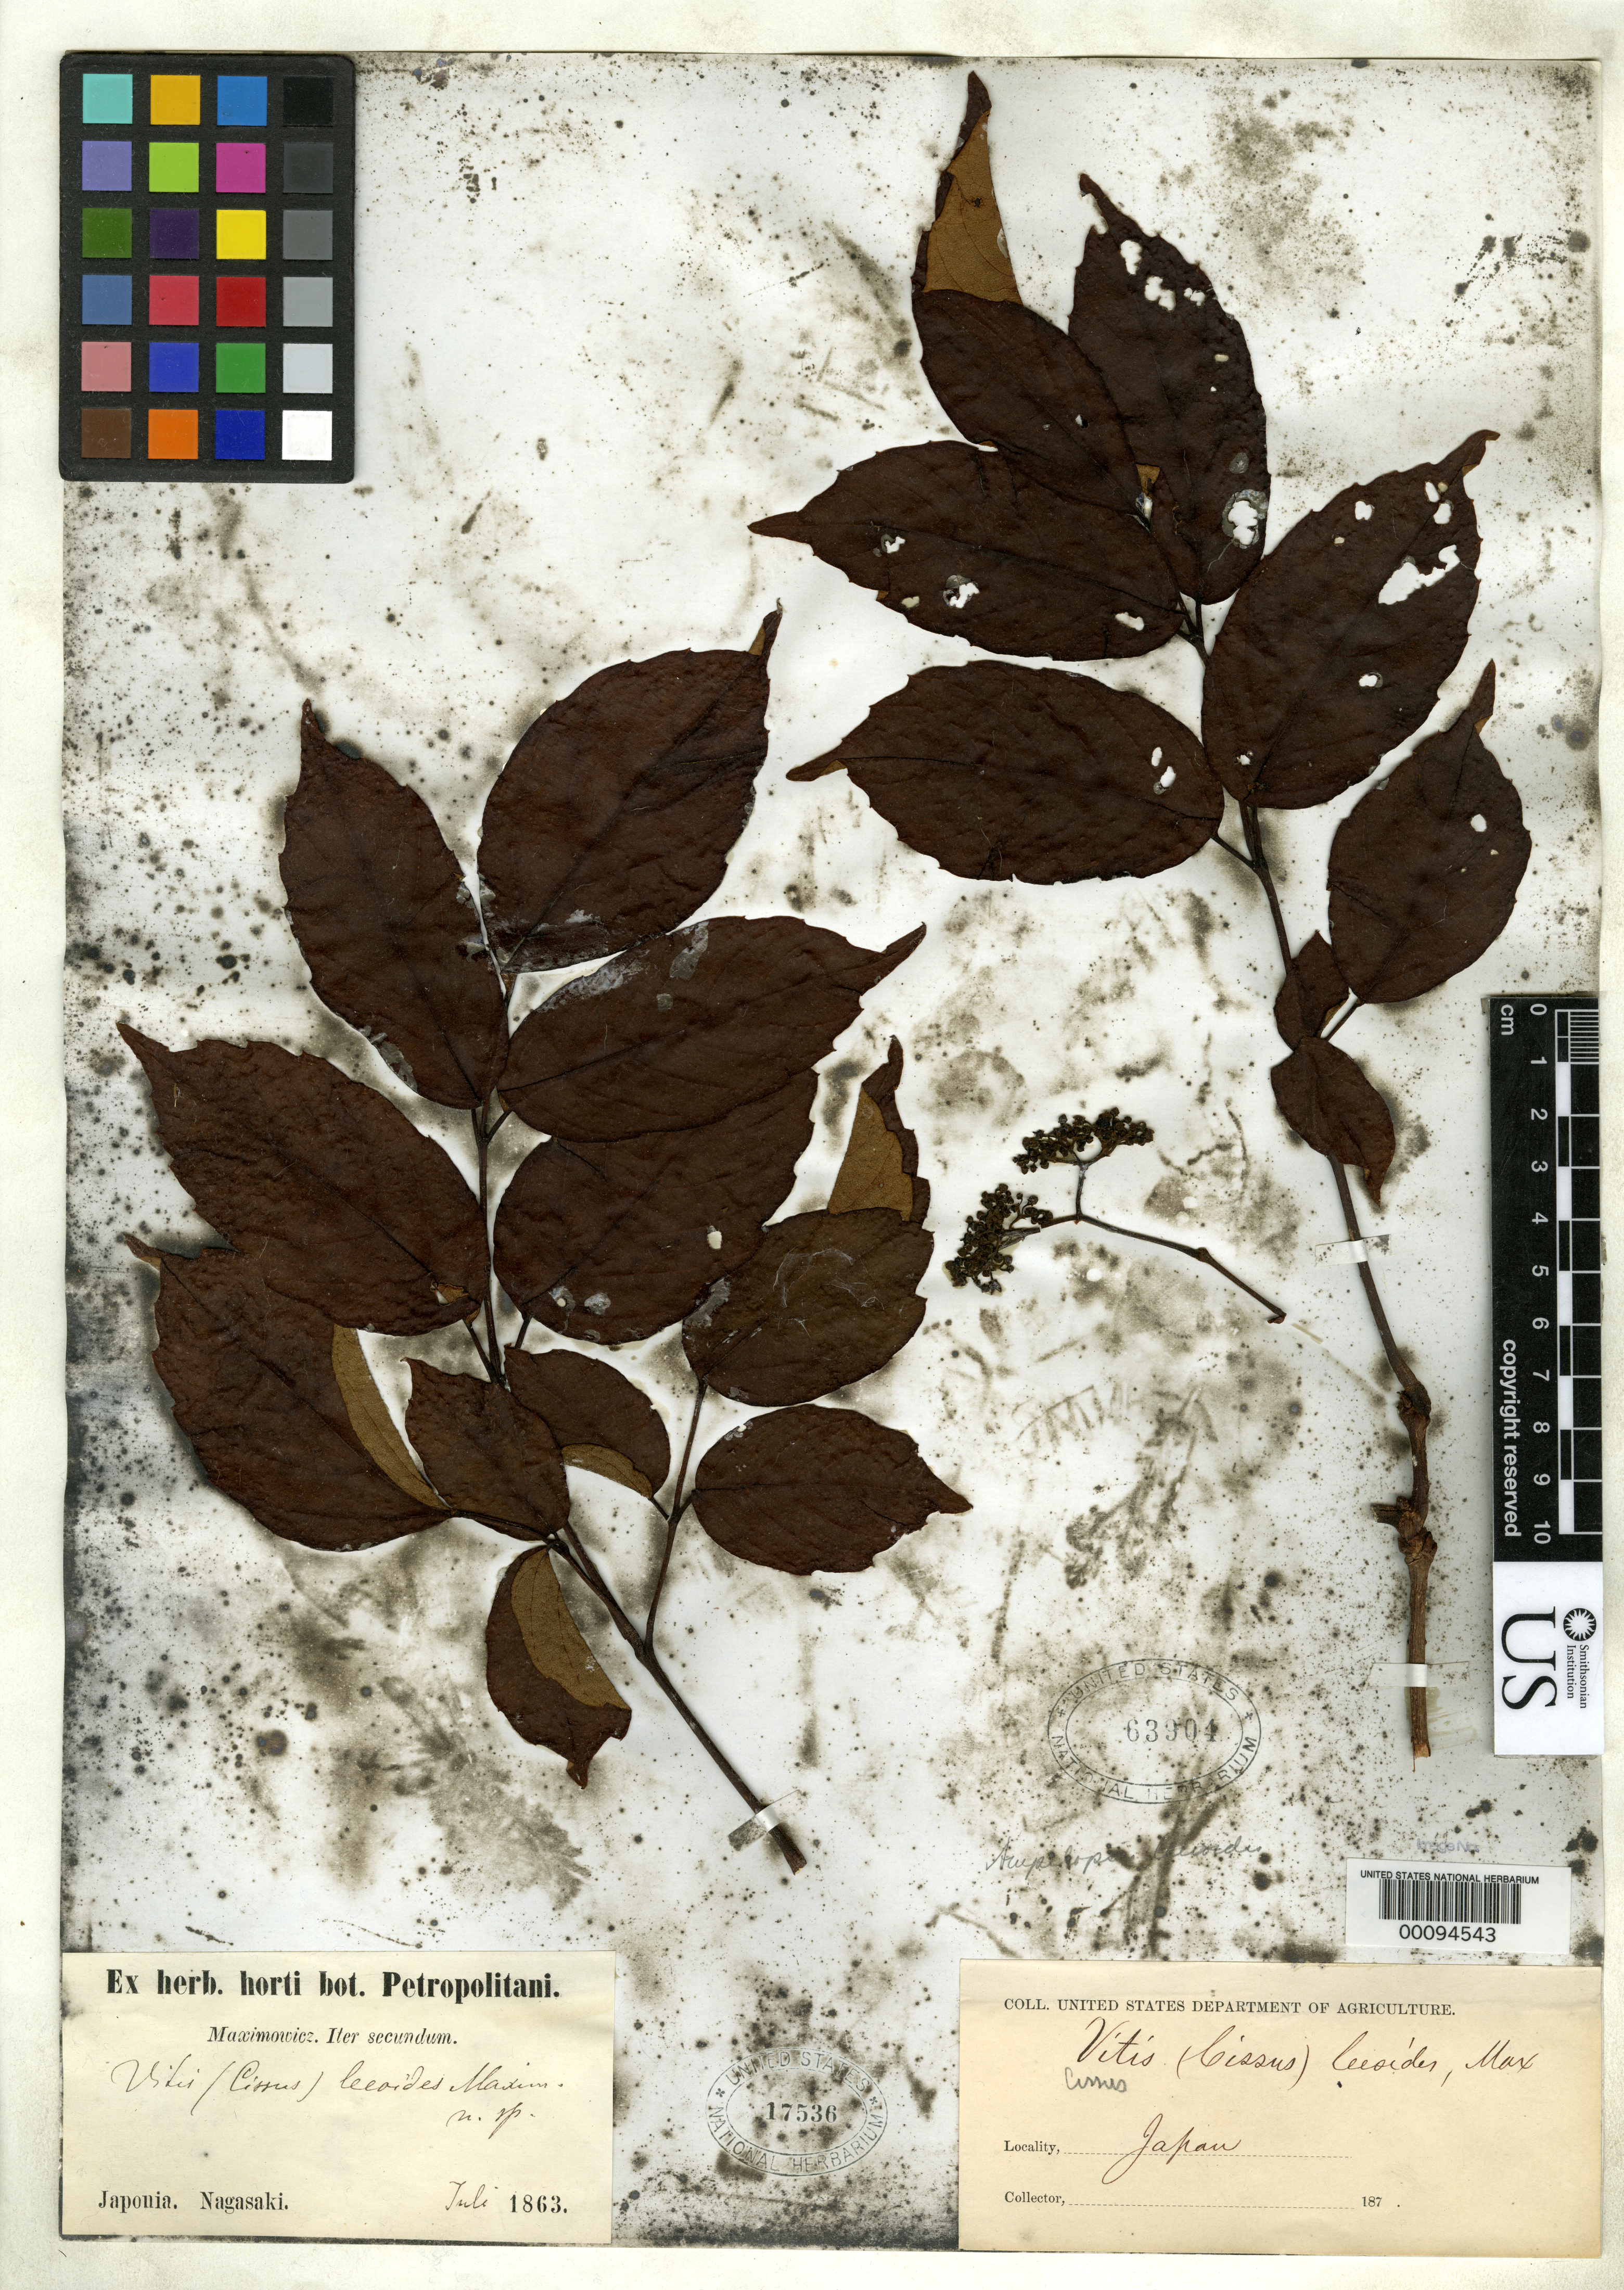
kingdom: Plantae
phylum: Tracheophyta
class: Magnoliopsida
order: Vitales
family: Vitaceae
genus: Vitis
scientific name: Vitis leeoides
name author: Maxim.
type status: Type Collection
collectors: C. J. Maximowicz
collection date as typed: Jul 1863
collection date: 1863-07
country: Japan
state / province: Nagasaki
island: Kyushu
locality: N Agasaki.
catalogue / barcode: US 63904